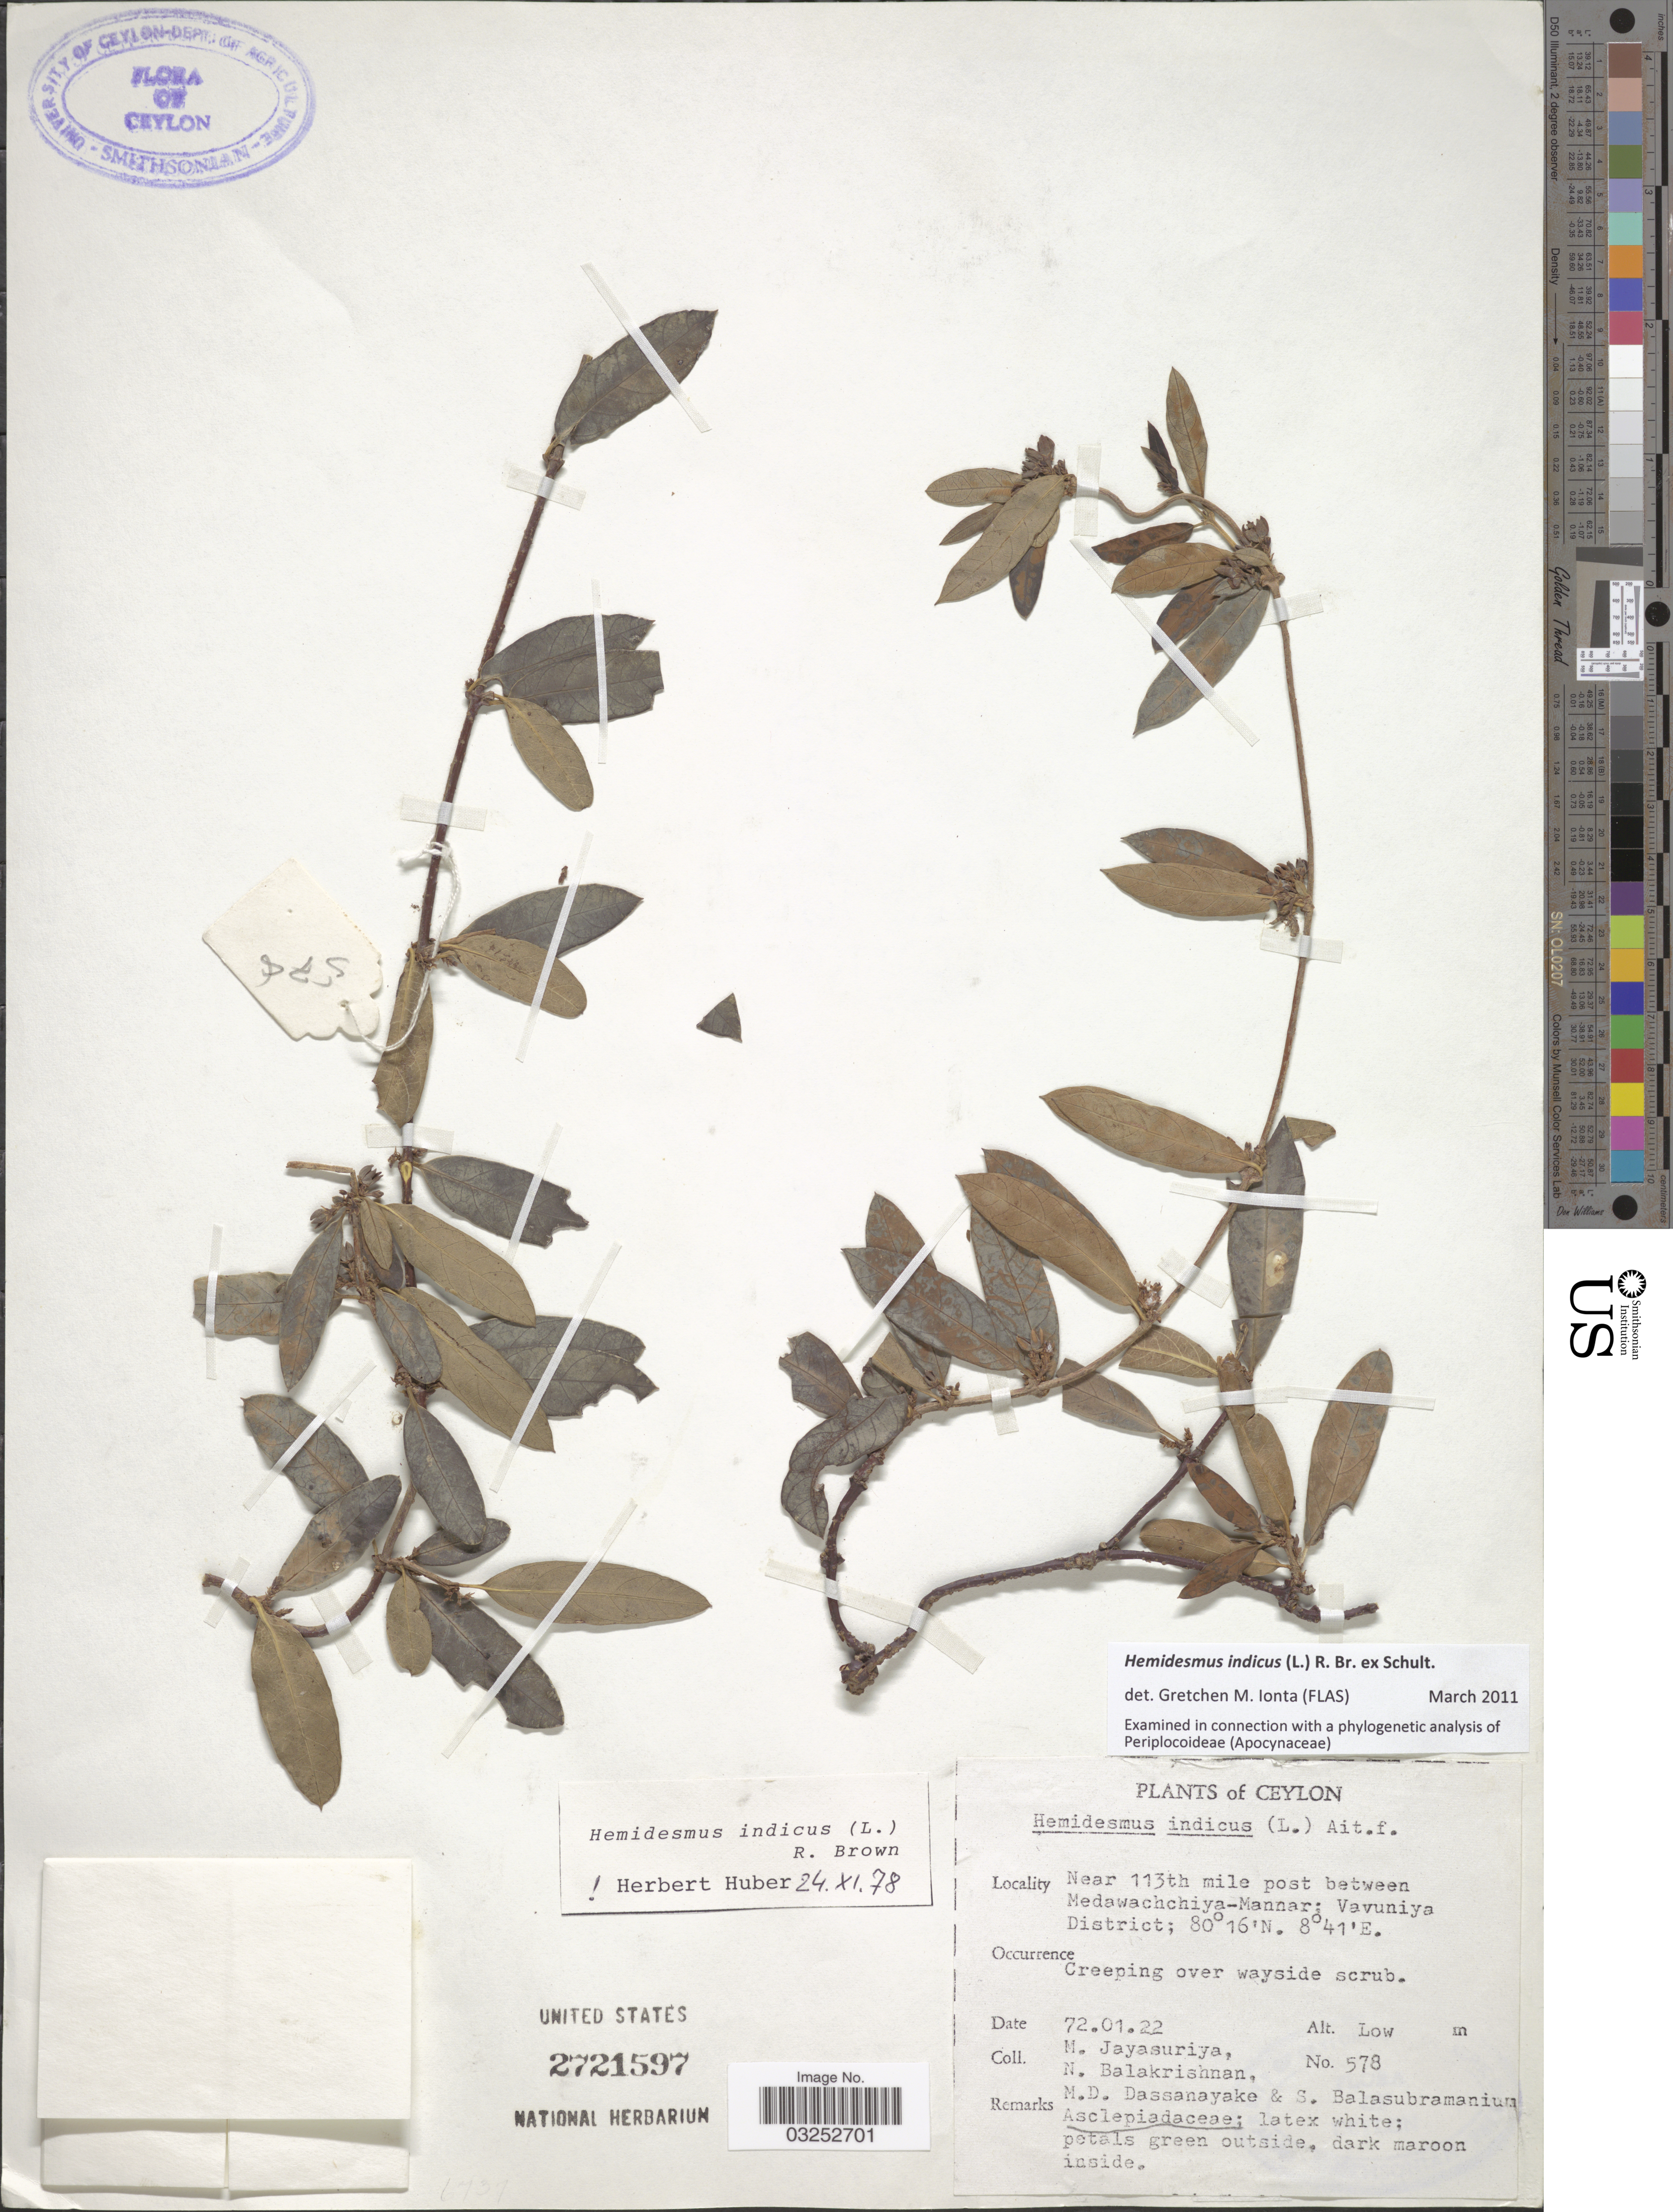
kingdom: Plantae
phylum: Tracheophyta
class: Magnoliopsida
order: Gentianales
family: Apocynaceae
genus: Hemidesmus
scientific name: Hemidesmus indicus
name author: (L.) R. Br. ex Schult.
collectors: M. Jayasuriya, N. Balakrishnan, M. D. Dassanayake & S. Balasubramanium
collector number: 578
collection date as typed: Transcribed d/m/y: 22/1/72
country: Sri Lanka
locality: Ceylon, Near 113th mile post between Medawachchiya-Mannar: Vavuniya District.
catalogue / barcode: US 2721597